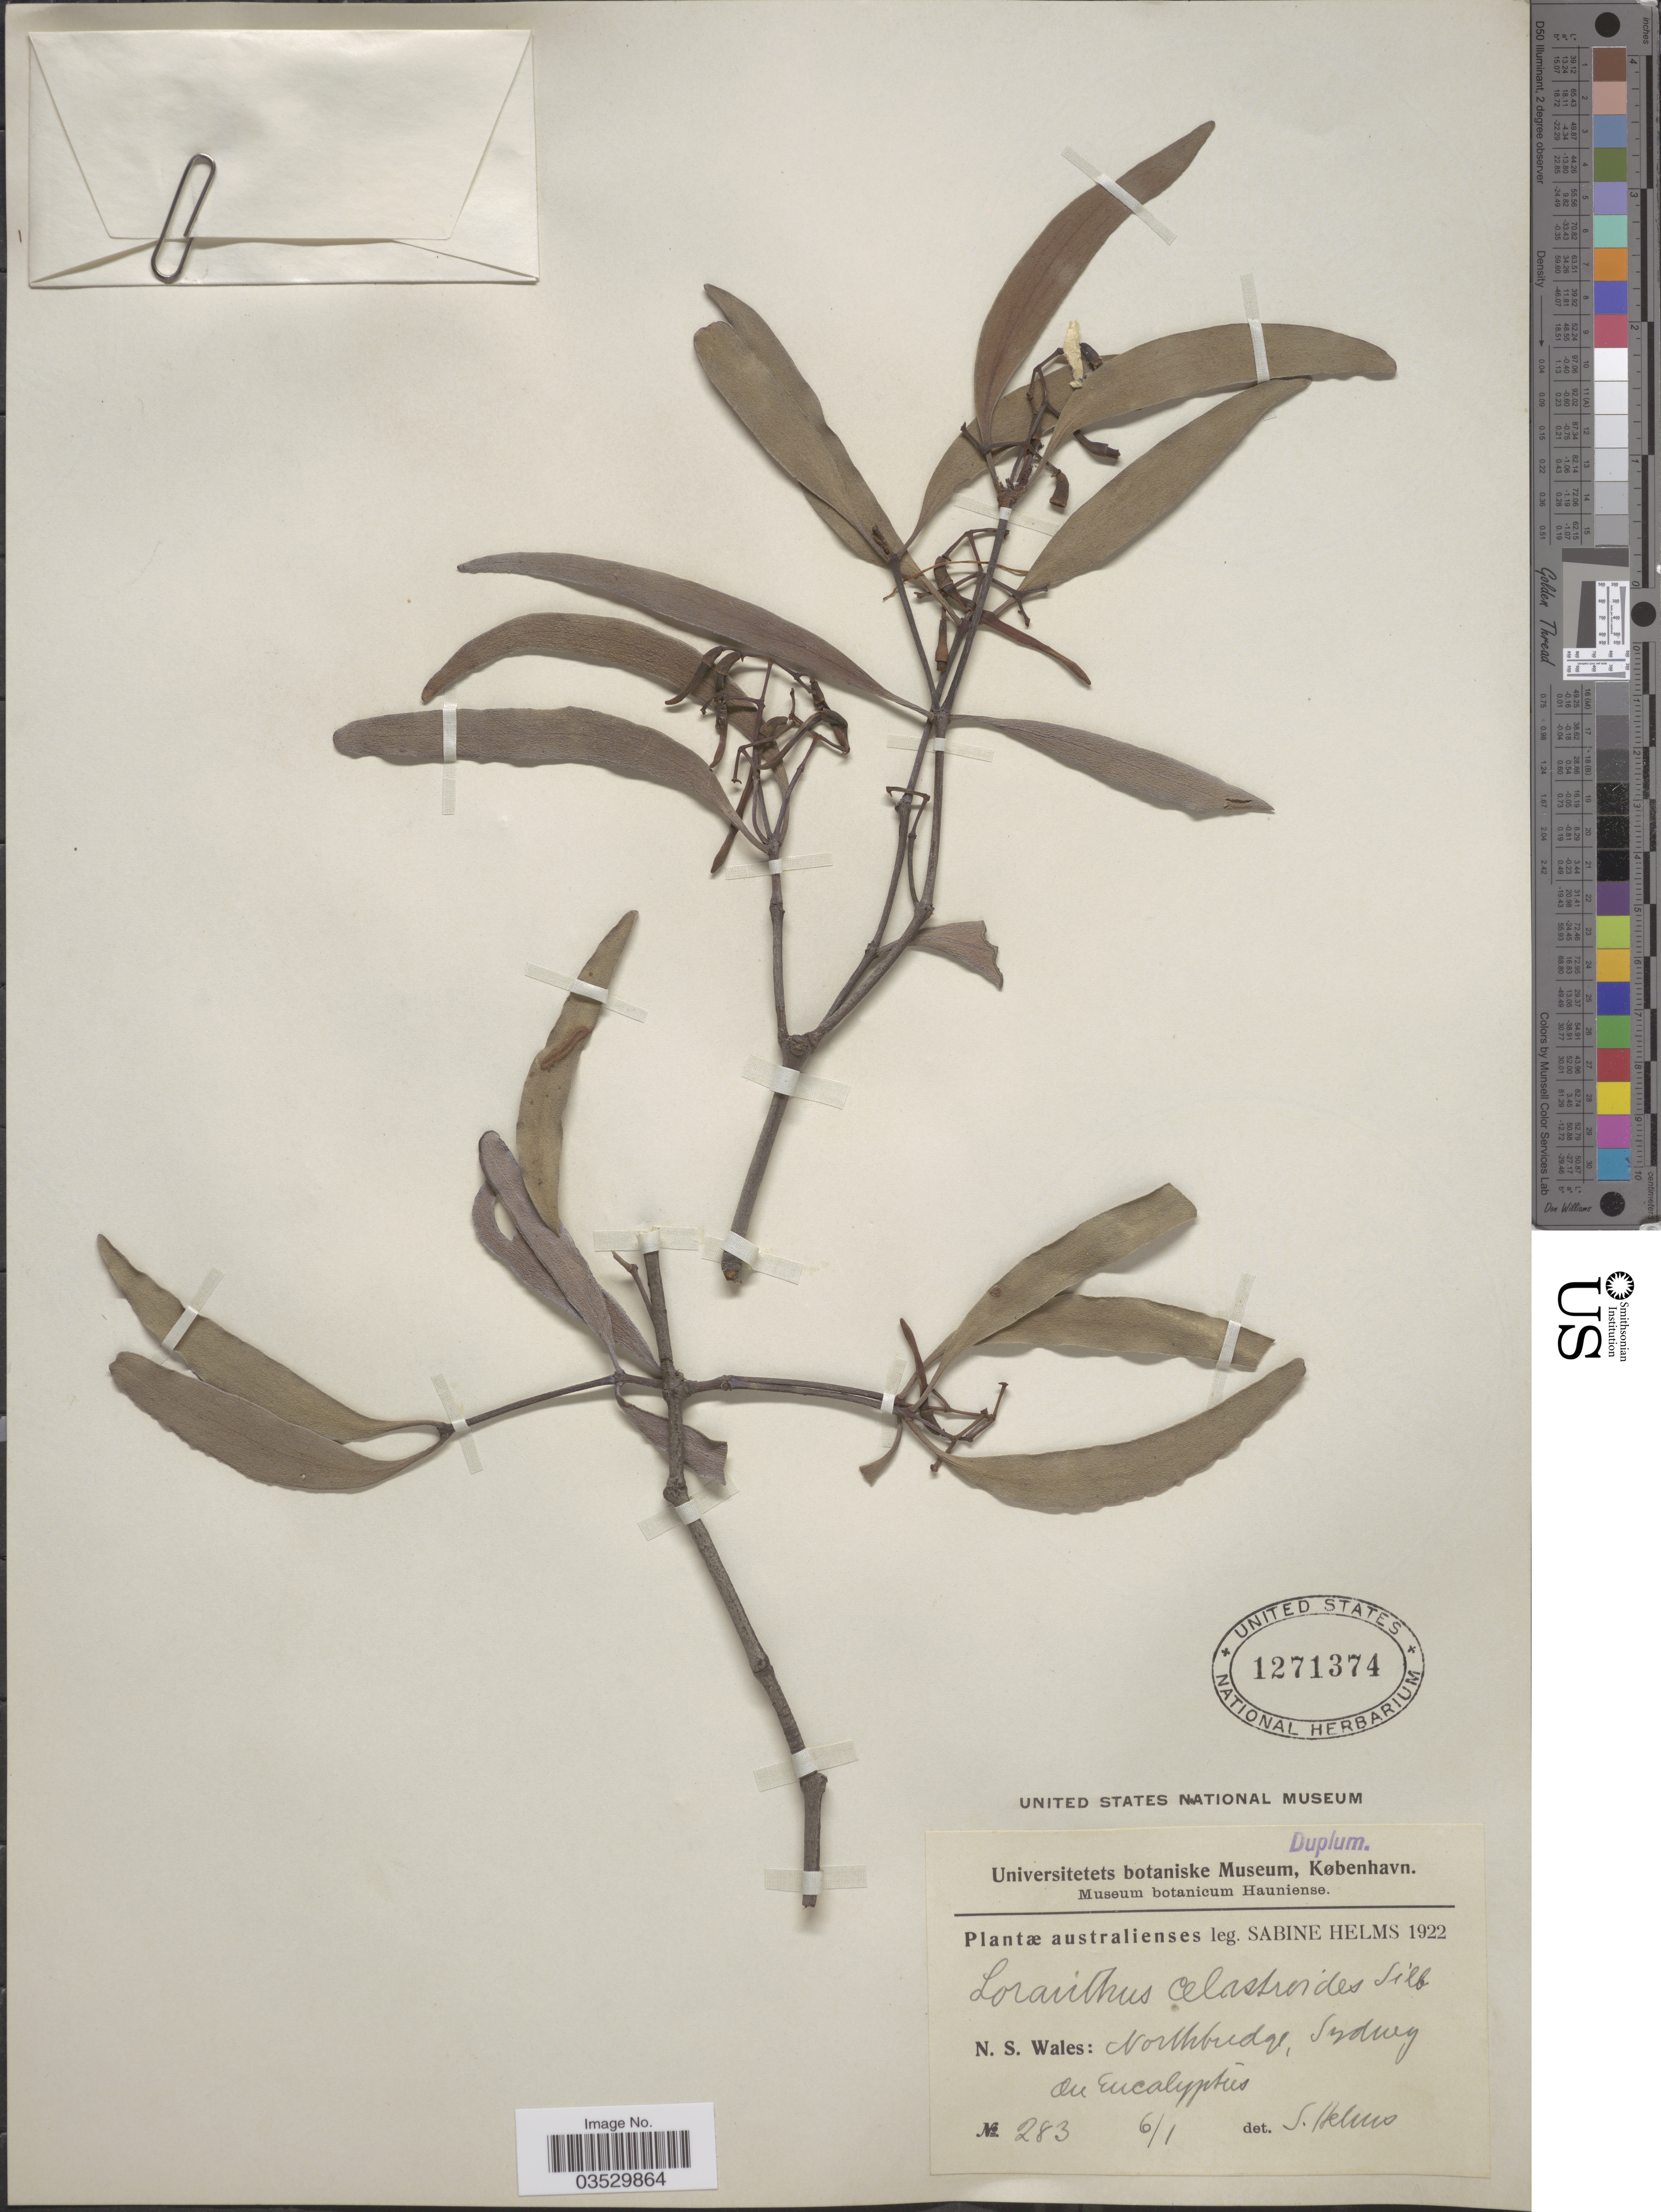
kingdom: Plantae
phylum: Tracheophyta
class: Magnoliopsida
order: Santalales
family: Loranthaceae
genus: Muellerina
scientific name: Muellerina celastroides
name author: (Schult. & Schult. f.) Tiegh.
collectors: S. Helms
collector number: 283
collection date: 1922-01-06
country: Australia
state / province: New South Wales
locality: Northbridge, Sydney.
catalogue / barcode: US 1271374